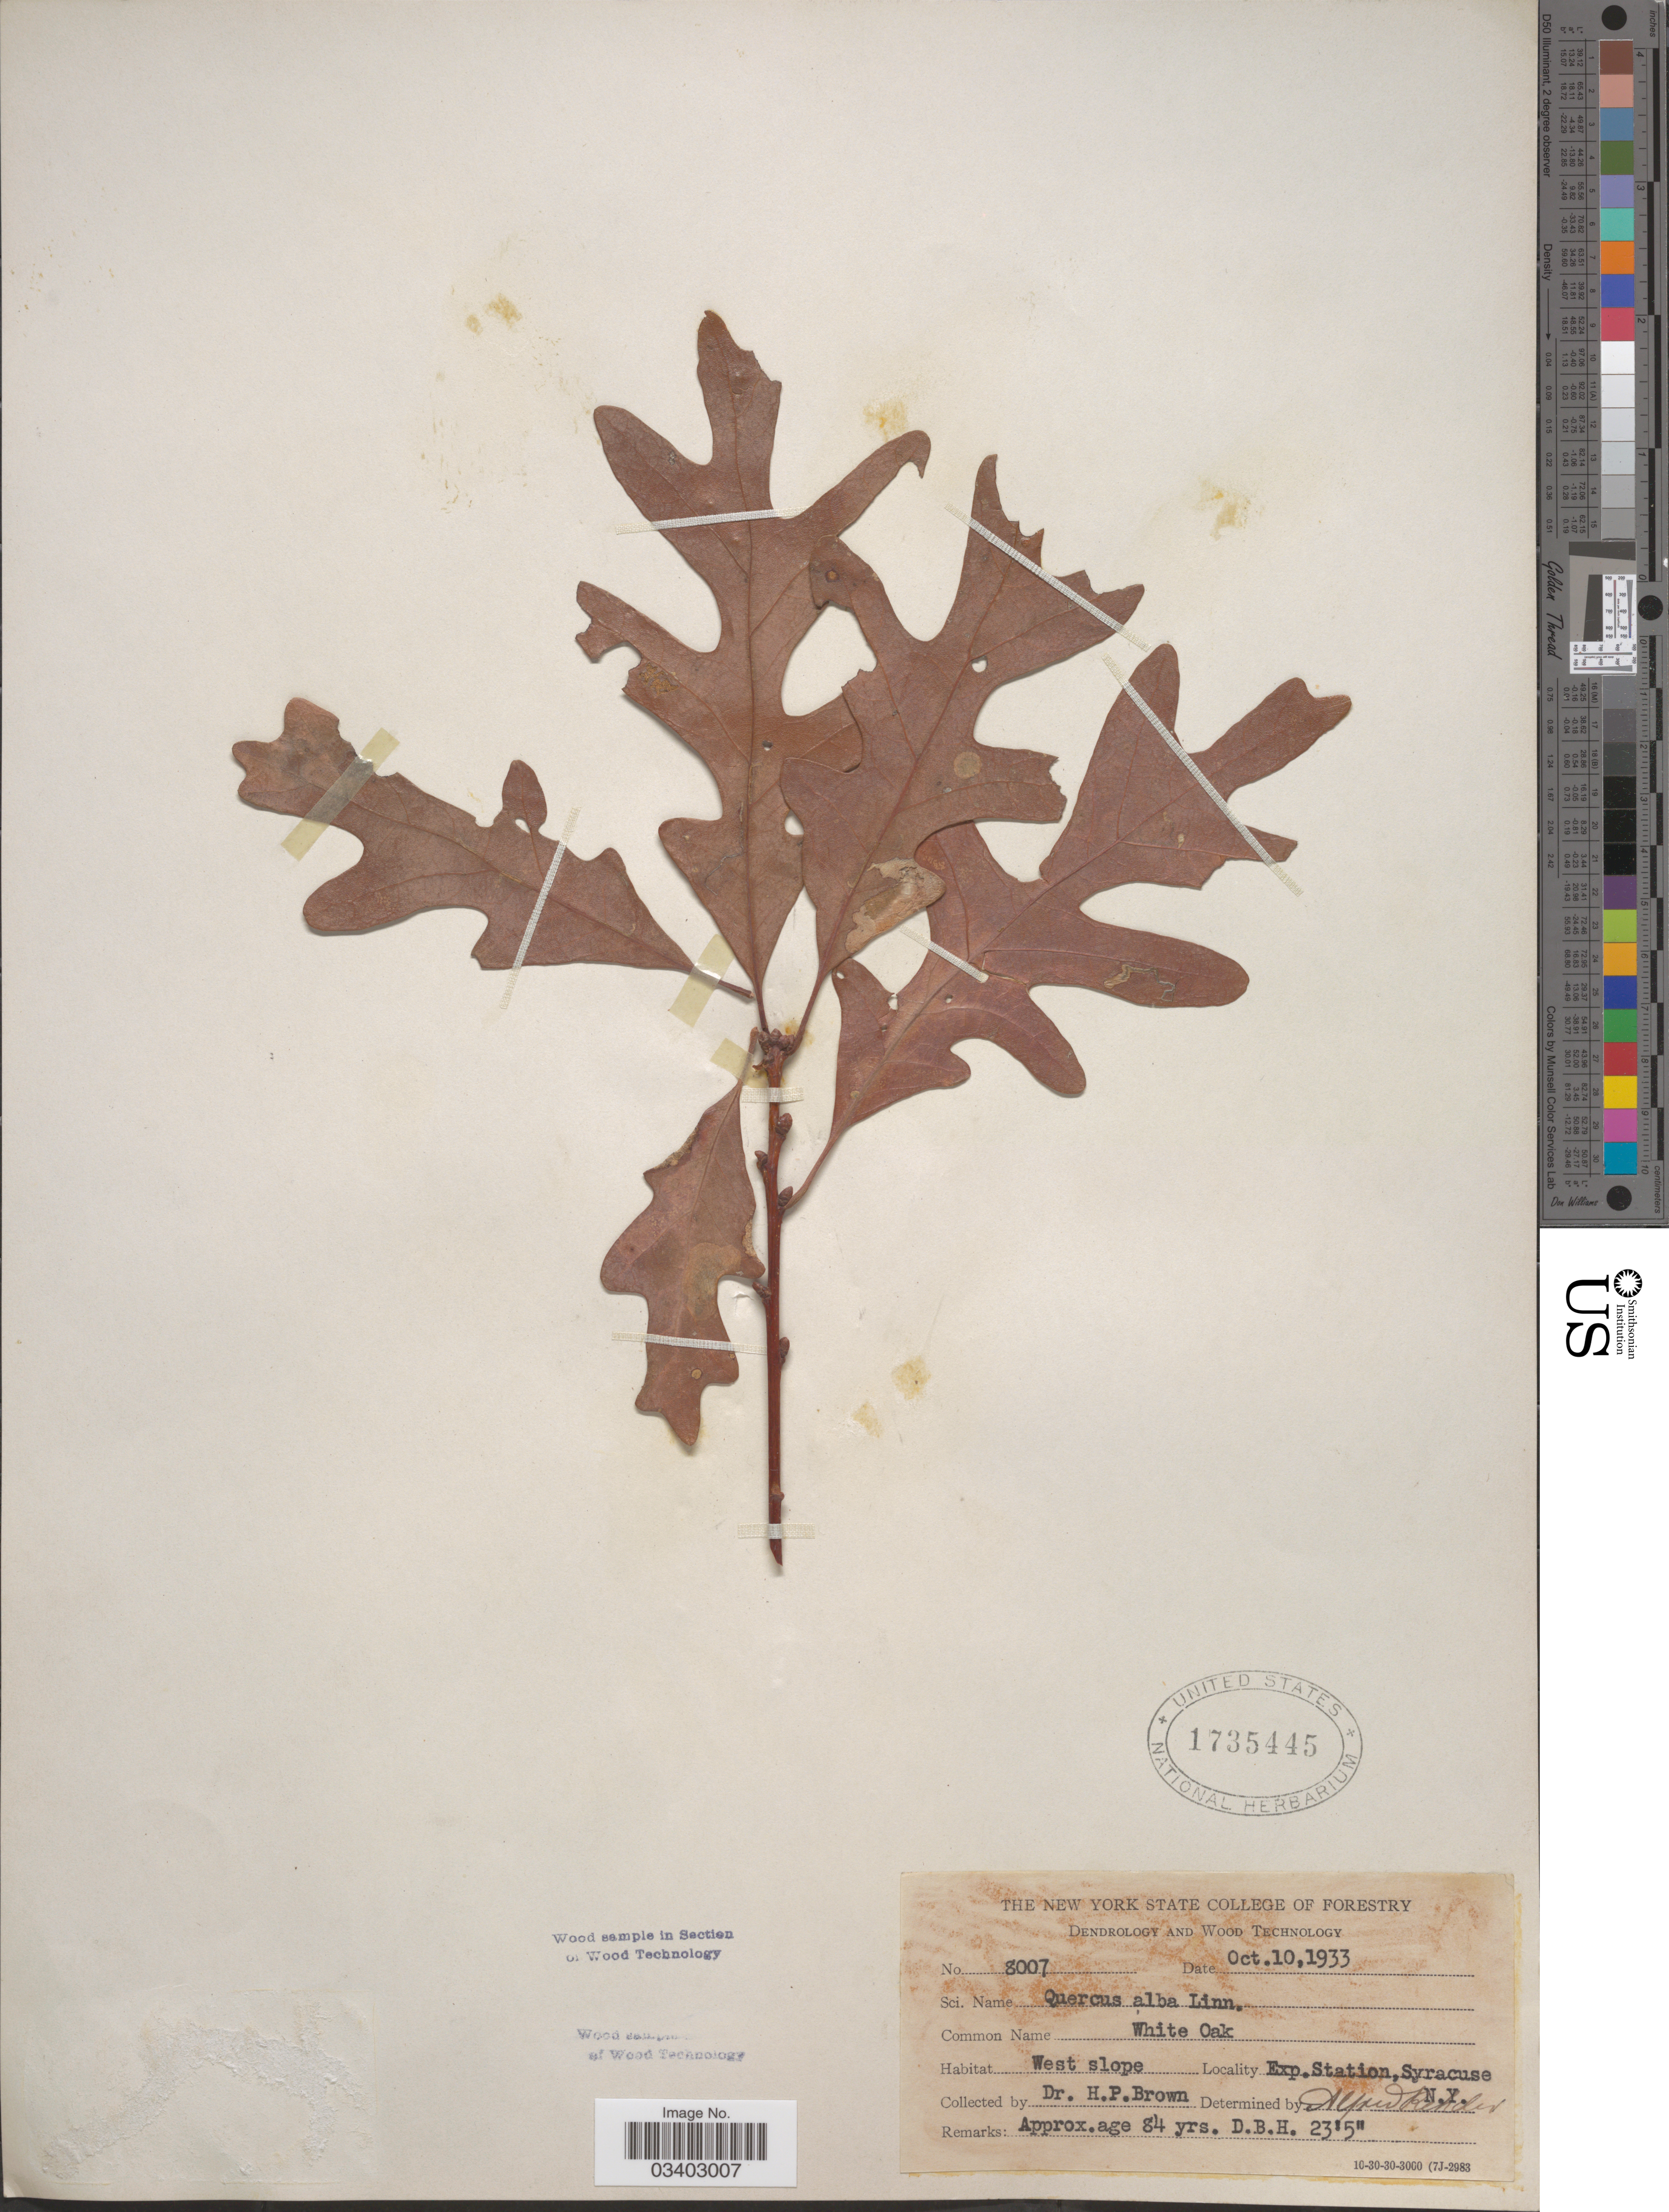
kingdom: Plantae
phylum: Tracheophyta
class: Magnoliopsida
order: Fagales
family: Fagaceae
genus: Quercus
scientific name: Quercus alba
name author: L.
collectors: H. P. Brown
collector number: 8007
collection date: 1933-10-10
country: United States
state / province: New York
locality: West slope, Exp. Station, Syracuse.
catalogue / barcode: US 1735445